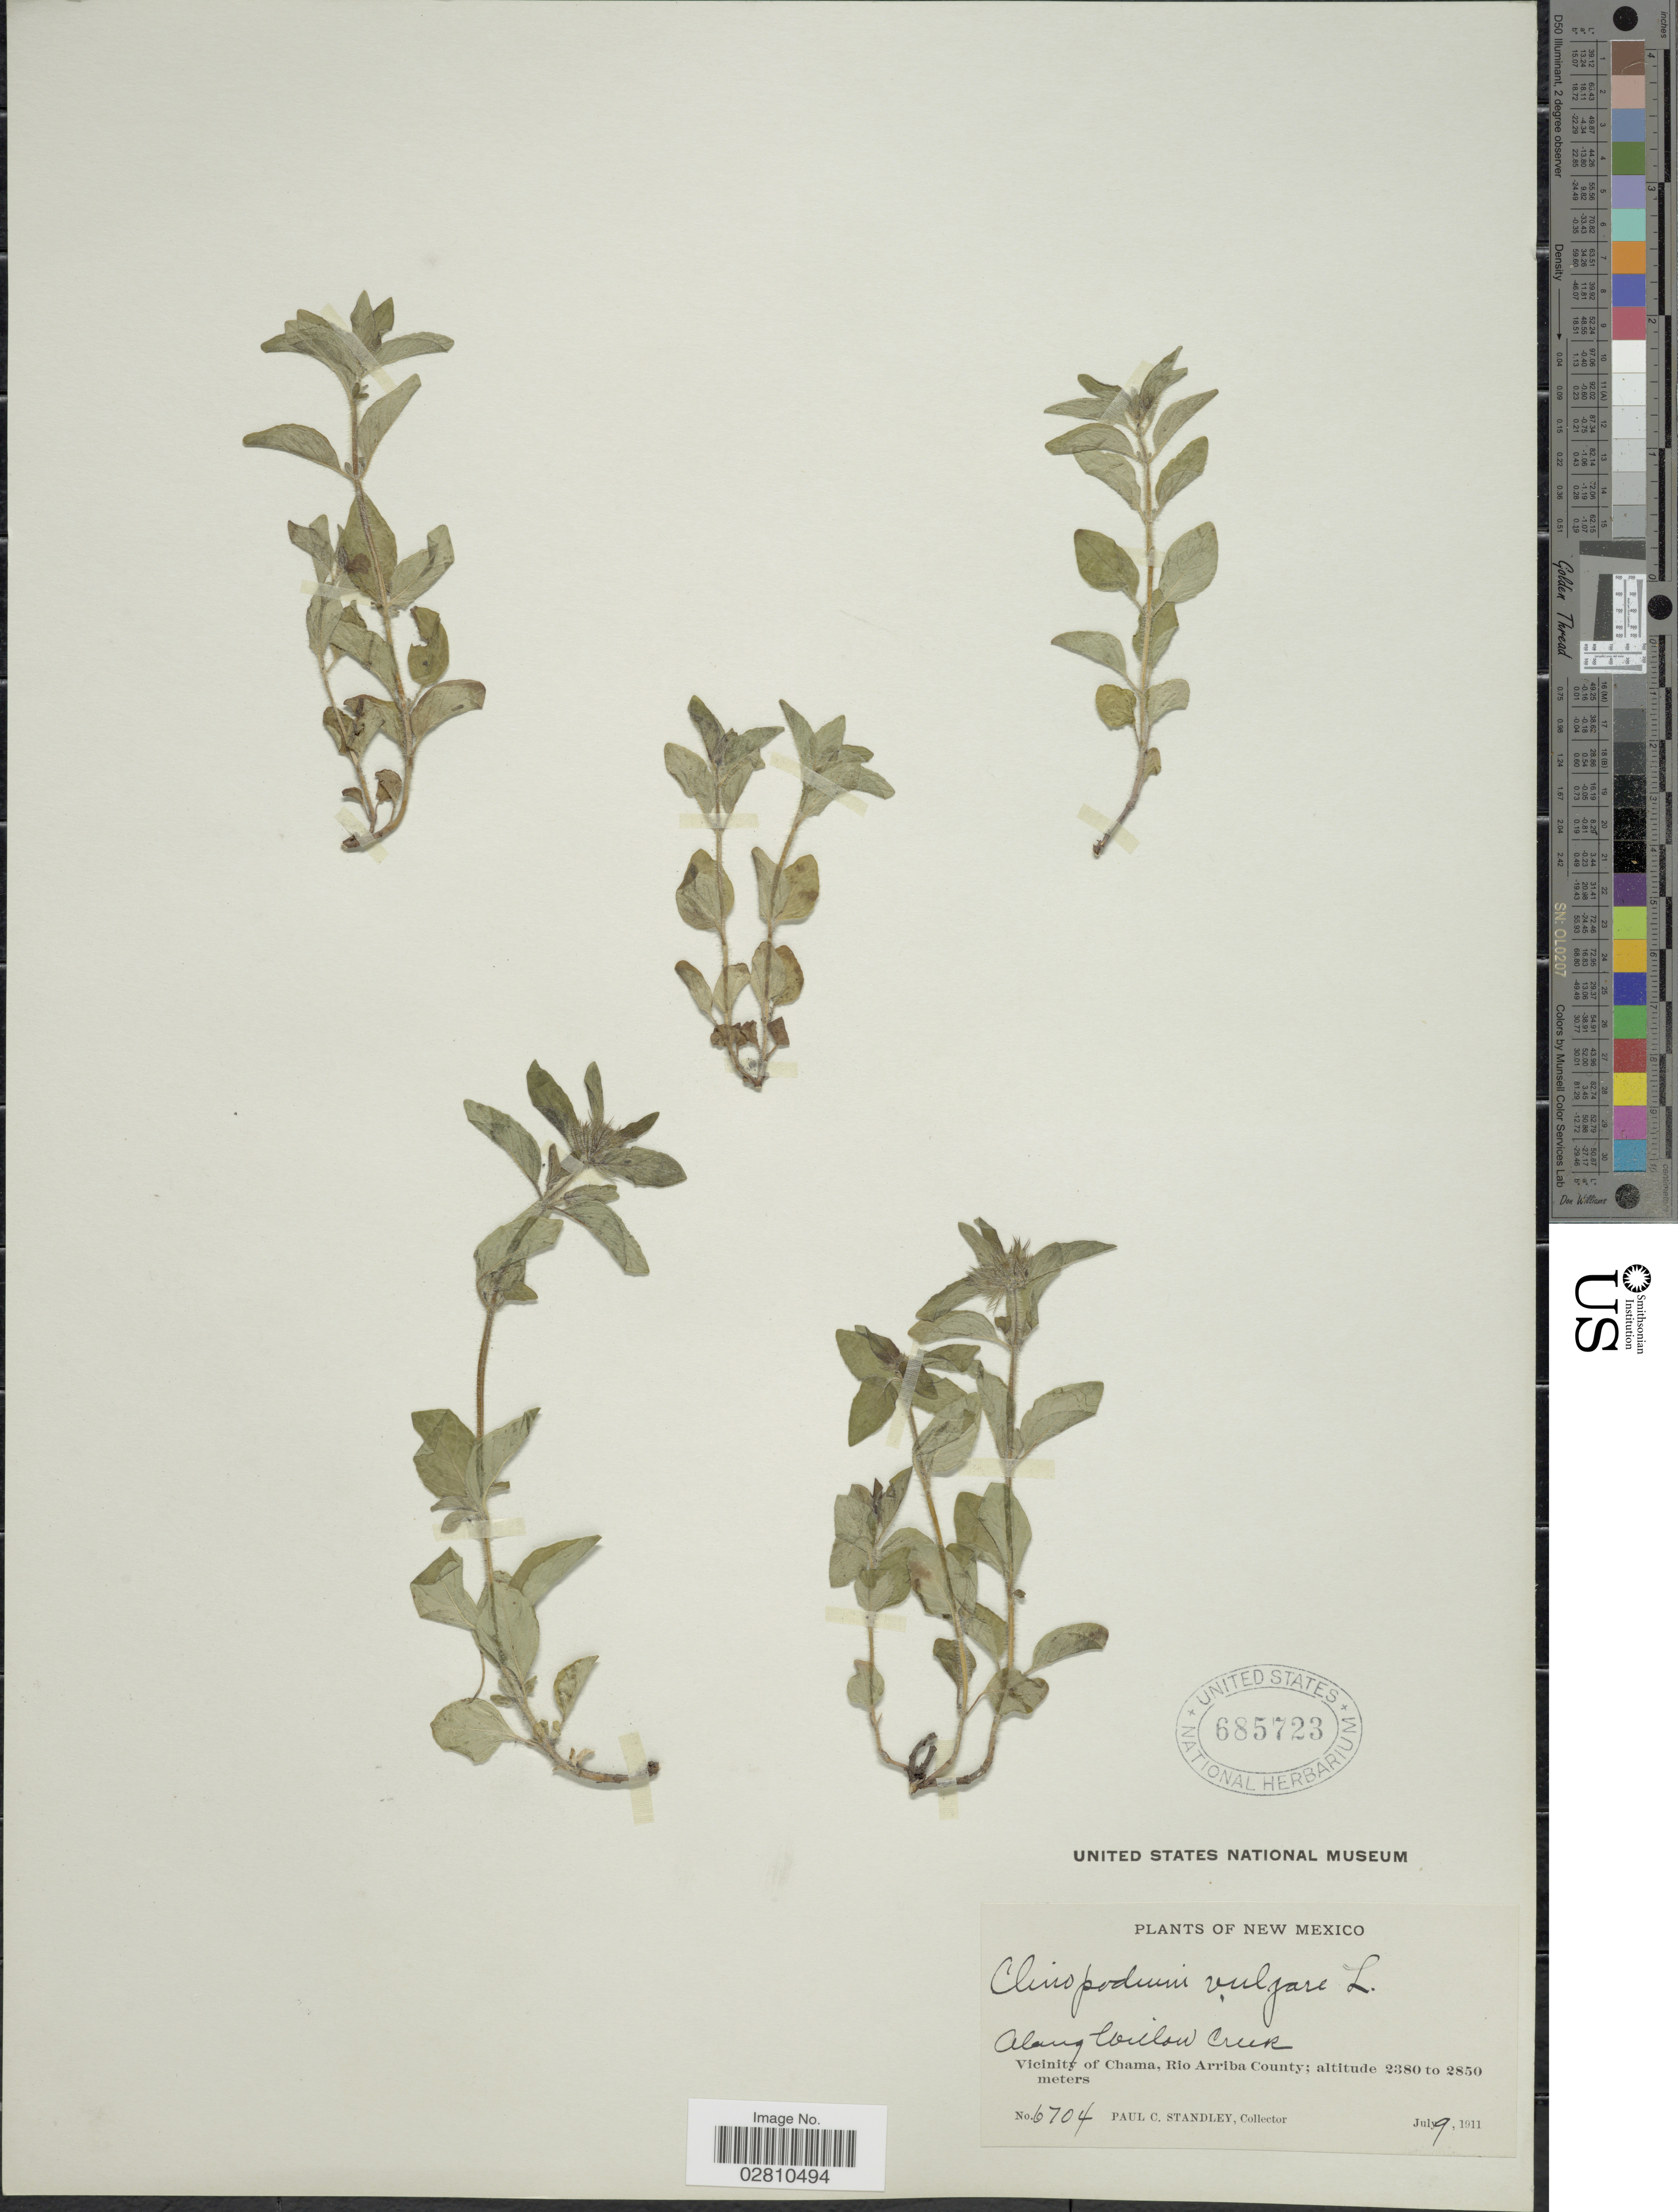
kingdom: Plantae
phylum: Tracheophyta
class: Magnoliopsida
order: Lamiales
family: Lamiaceae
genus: Clinopodium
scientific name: Clinopodium vulgare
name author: L.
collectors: P. C. Standley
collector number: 6704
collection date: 1911-07-09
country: United States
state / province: New Mexico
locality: Along WillowCreek, Vicinity of Chama, Rio Arriba County.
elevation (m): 2380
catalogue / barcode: US 685723